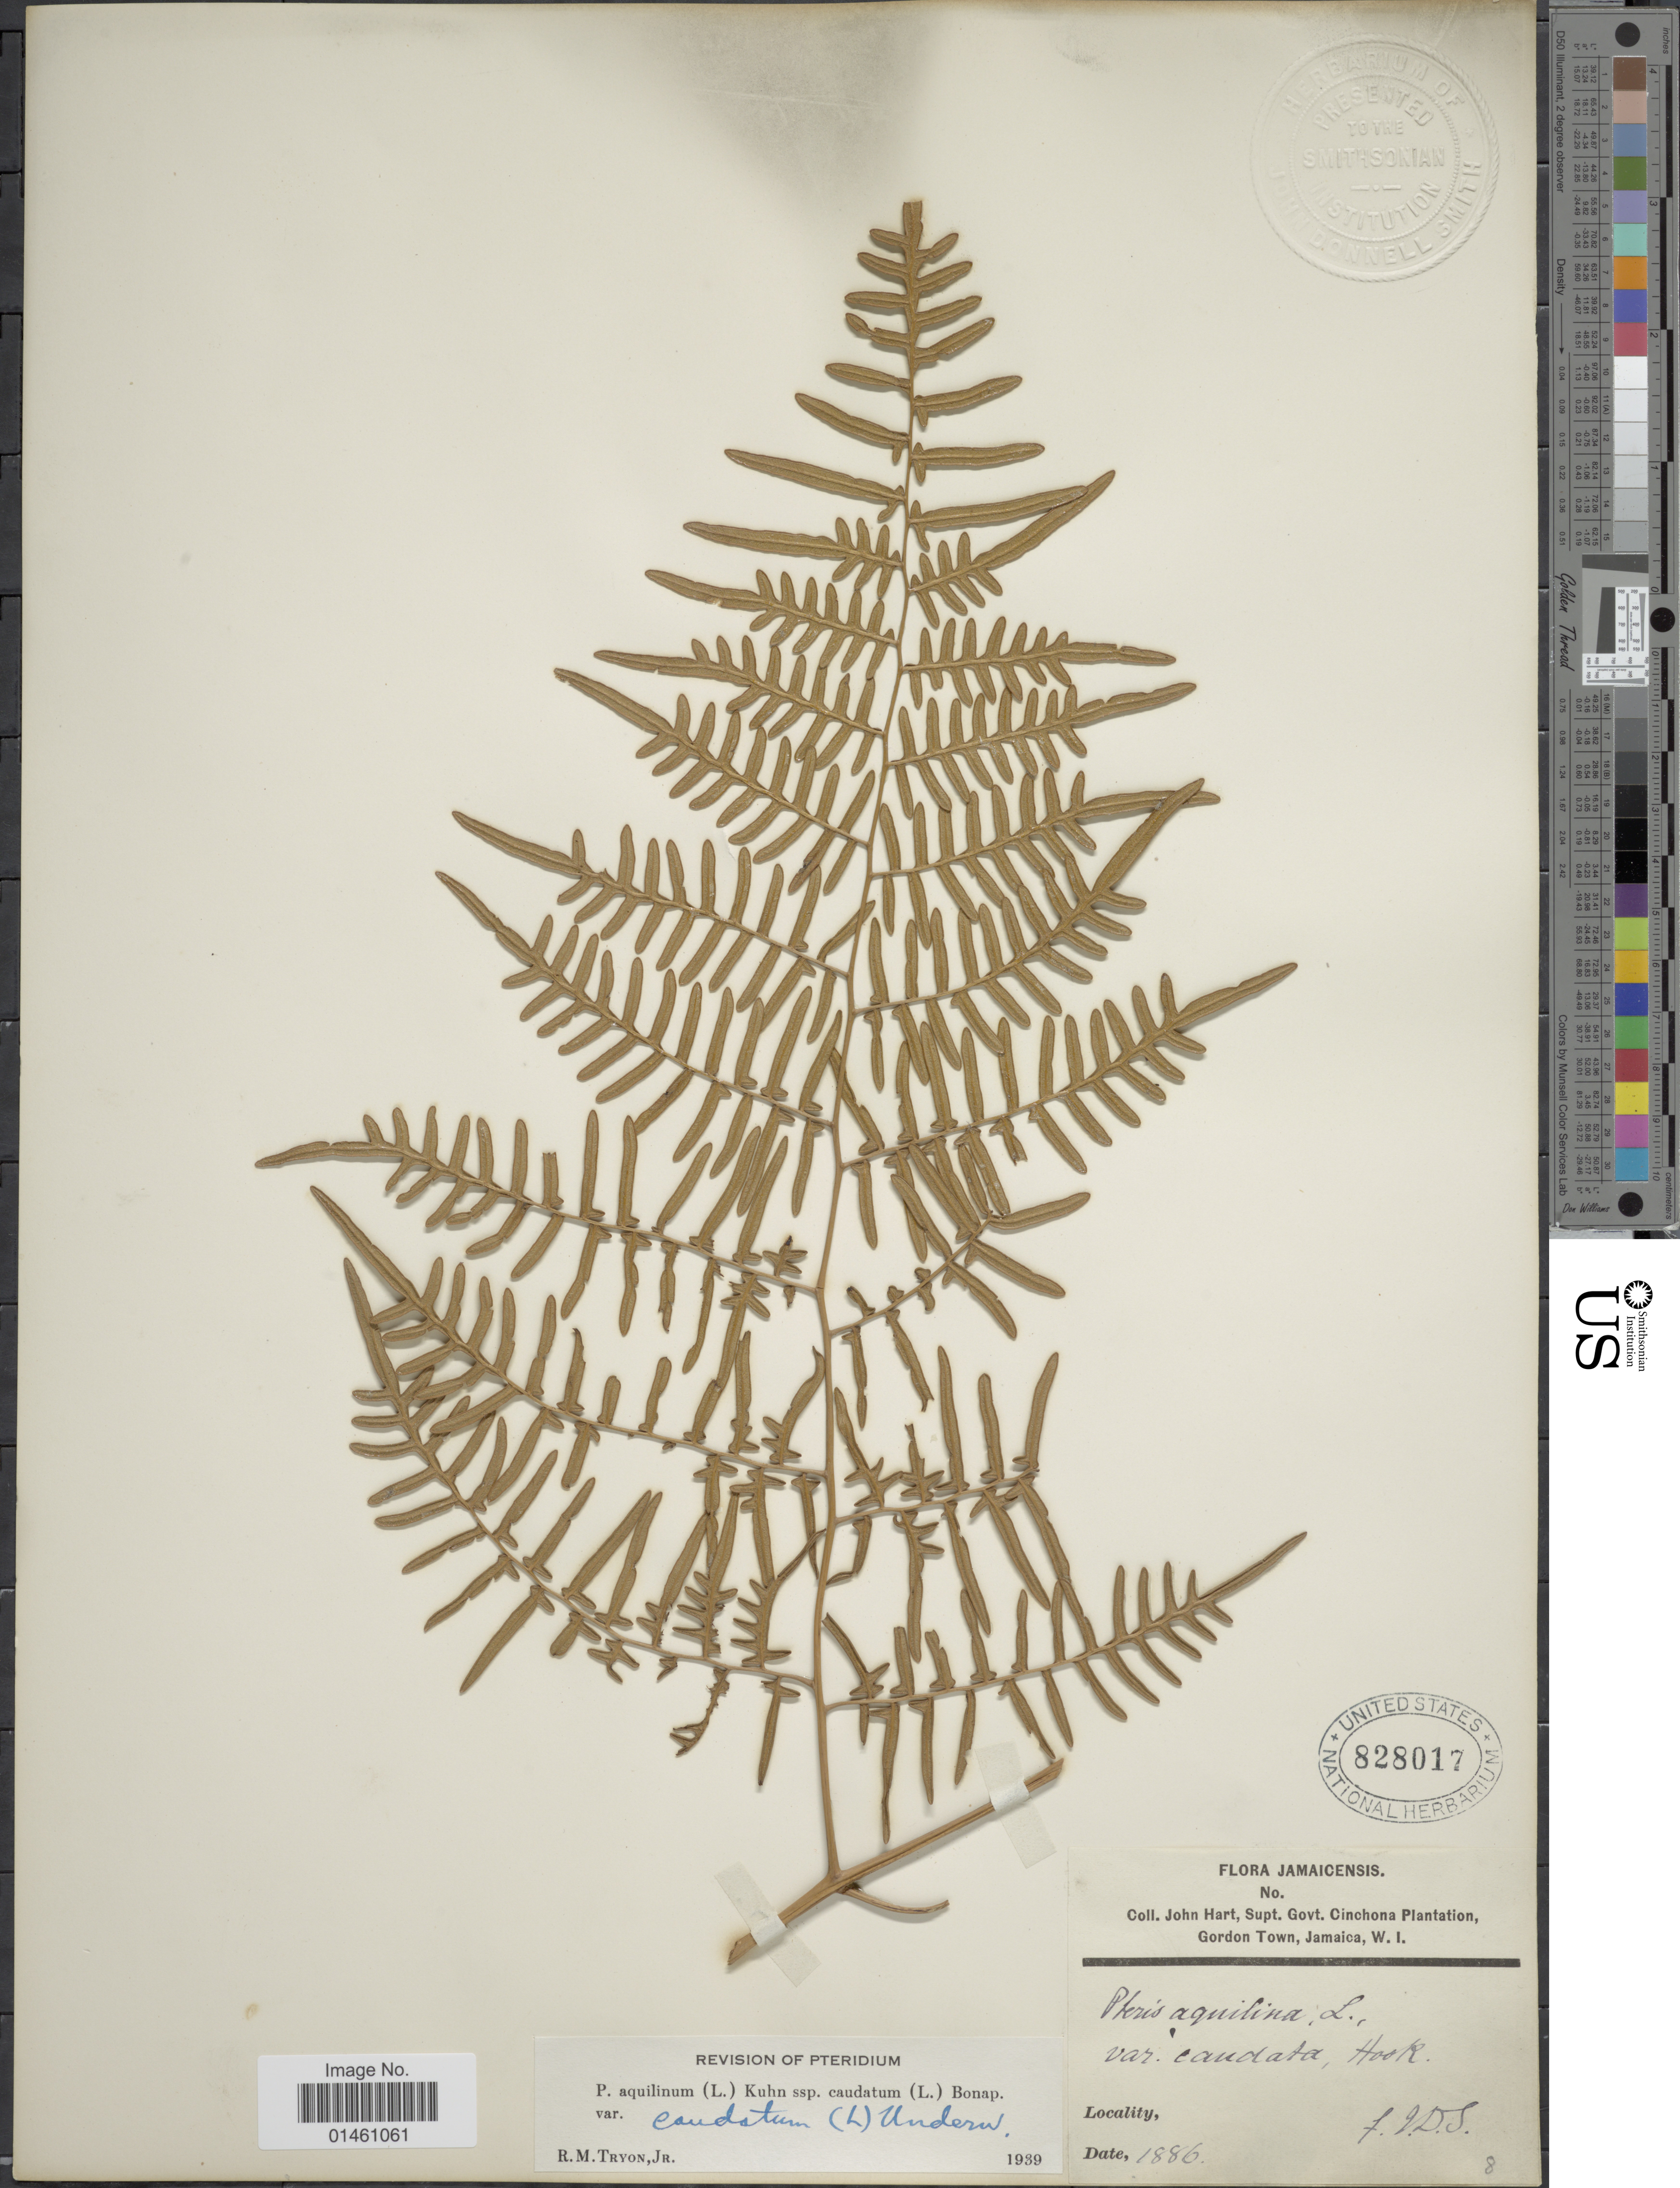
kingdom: Plantae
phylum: Tracheophyta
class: Polypodiopsida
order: Polypodiales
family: Dennstaedtiaceae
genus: Pteridium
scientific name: Pteridium caudatum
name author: (L.) Maxon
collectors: J. H. Hart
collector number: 8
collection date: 1886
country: Jamaica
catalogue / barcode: US 828017